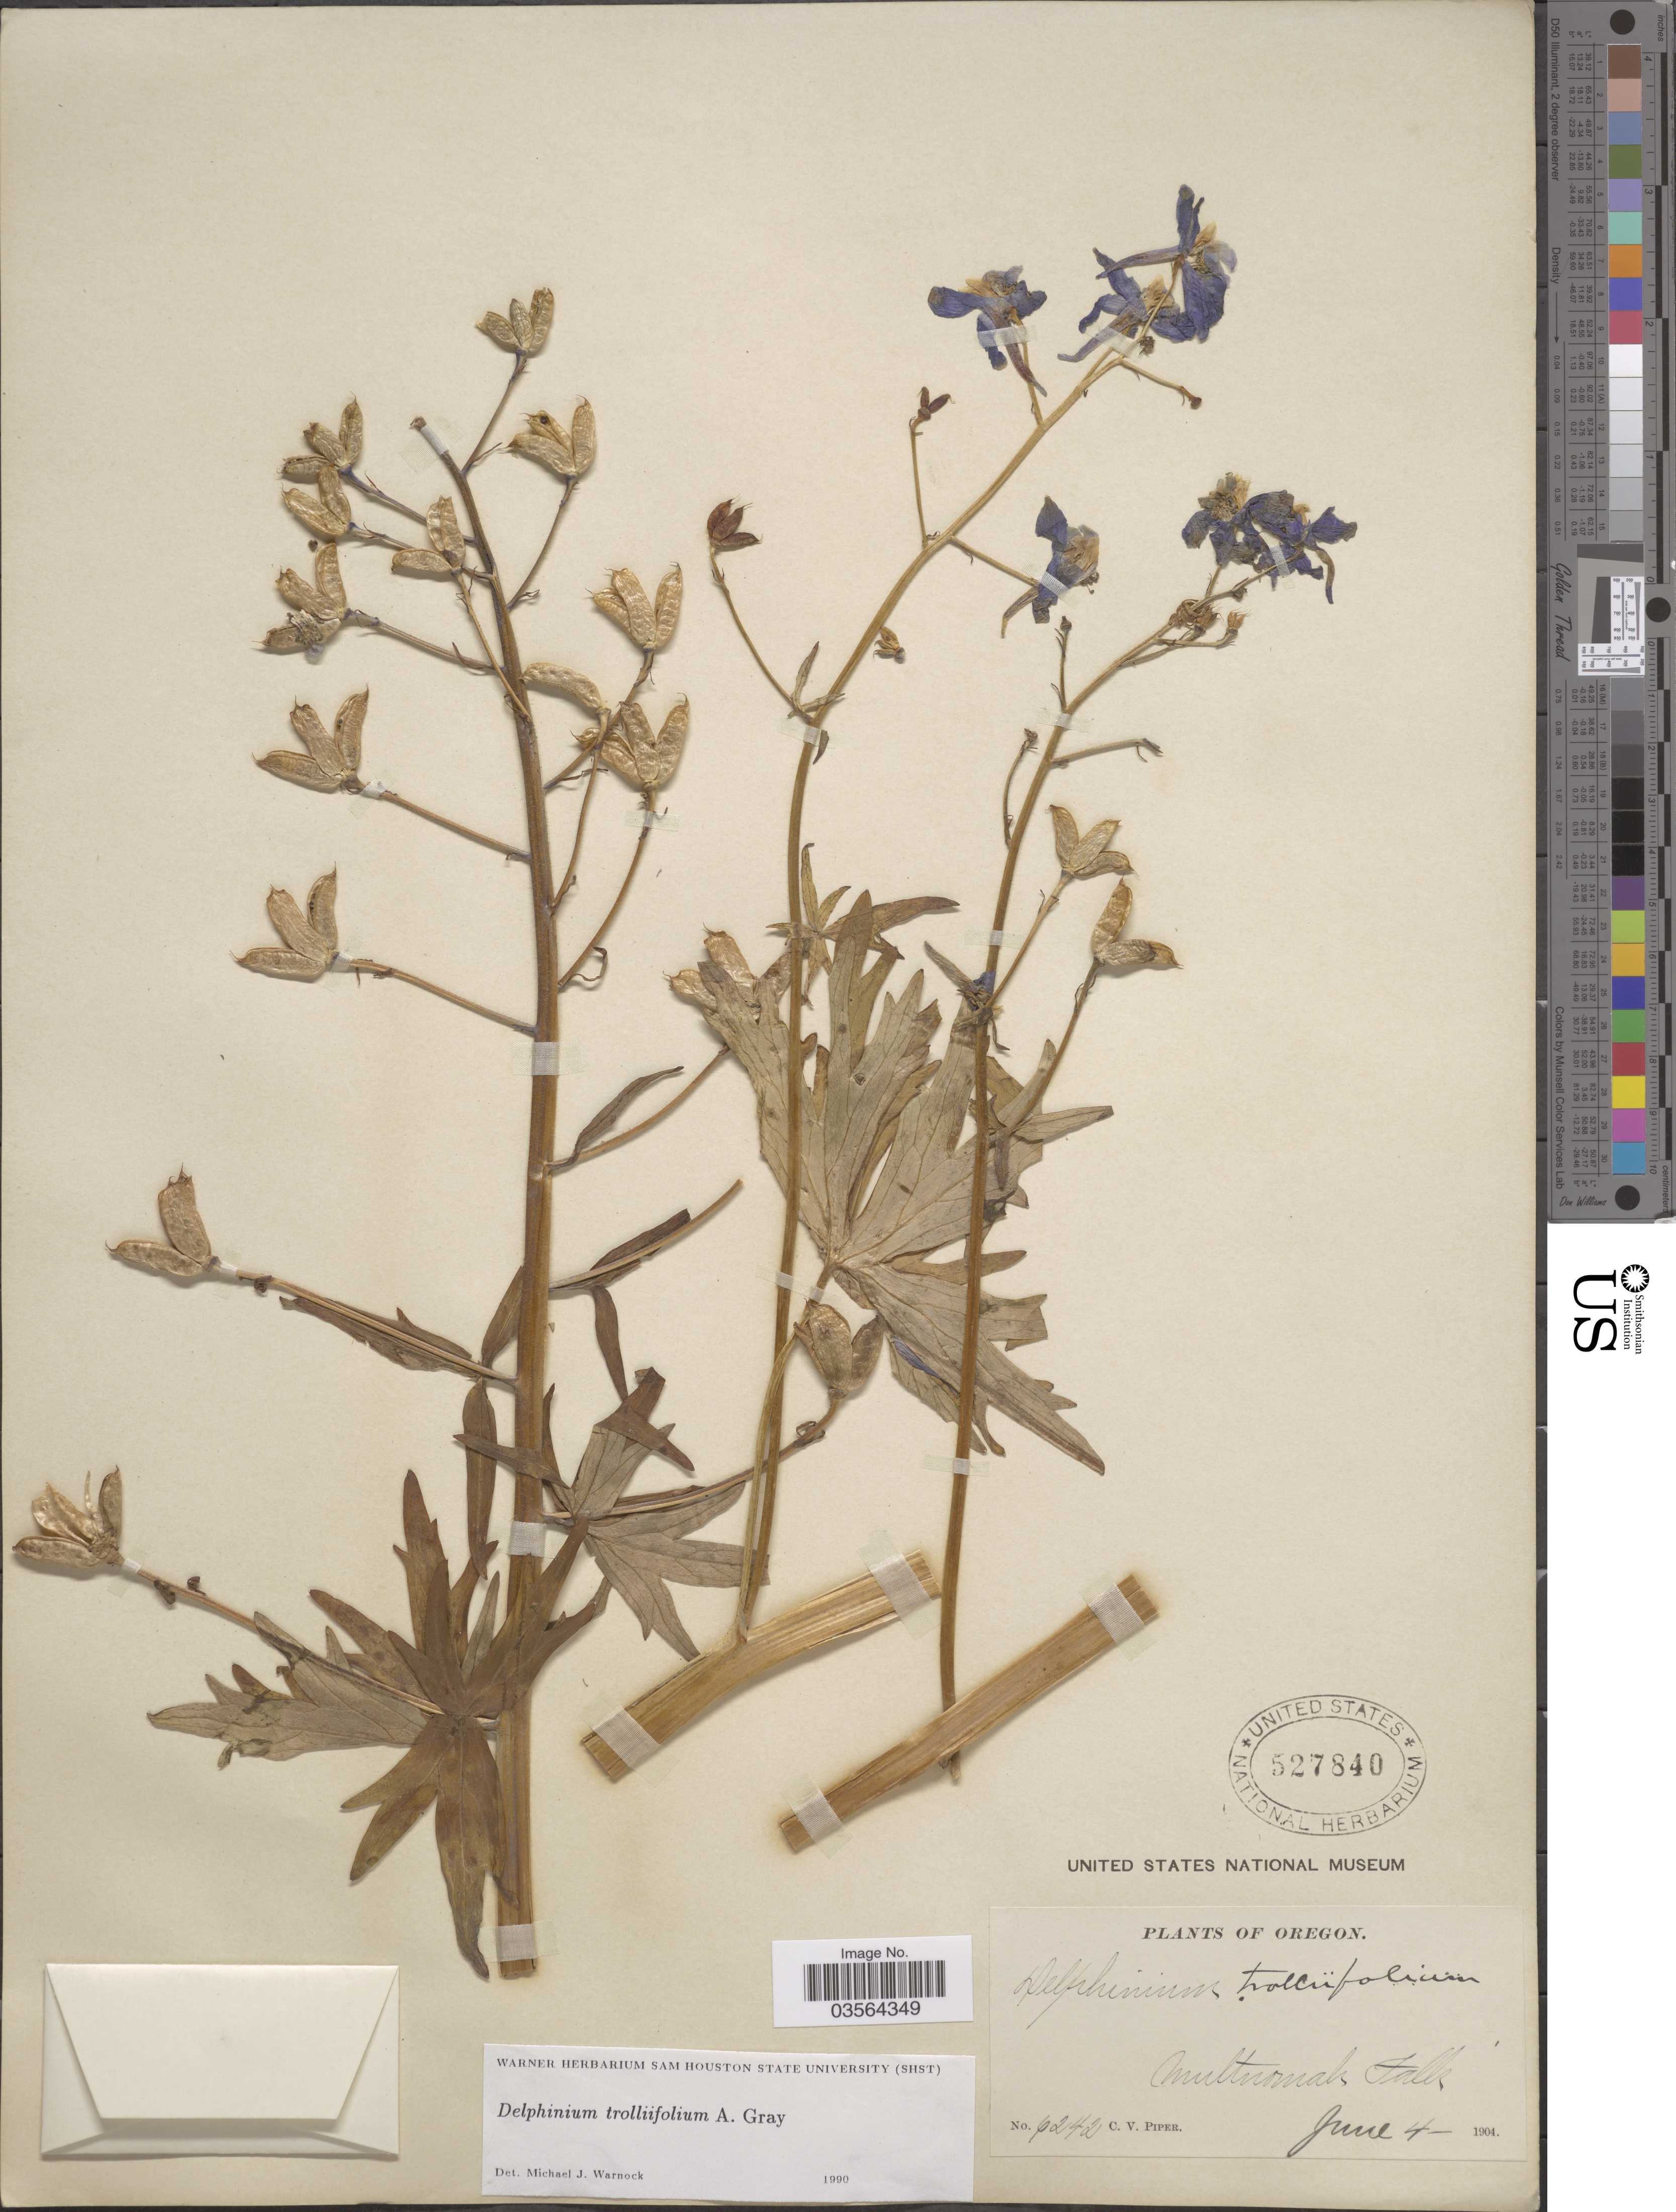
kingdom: Plantae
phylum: Tracheophyta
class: Magnoliopsida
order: Ranunculales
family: Ranunculaceae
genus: Delphinium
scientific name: Delphinium trolliifolium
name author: A. Gray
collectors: C. V. Piper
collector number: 6242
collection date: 1904-06-04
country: United States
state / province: Oregon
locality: Multnomah Falls.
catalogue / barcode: US 527840